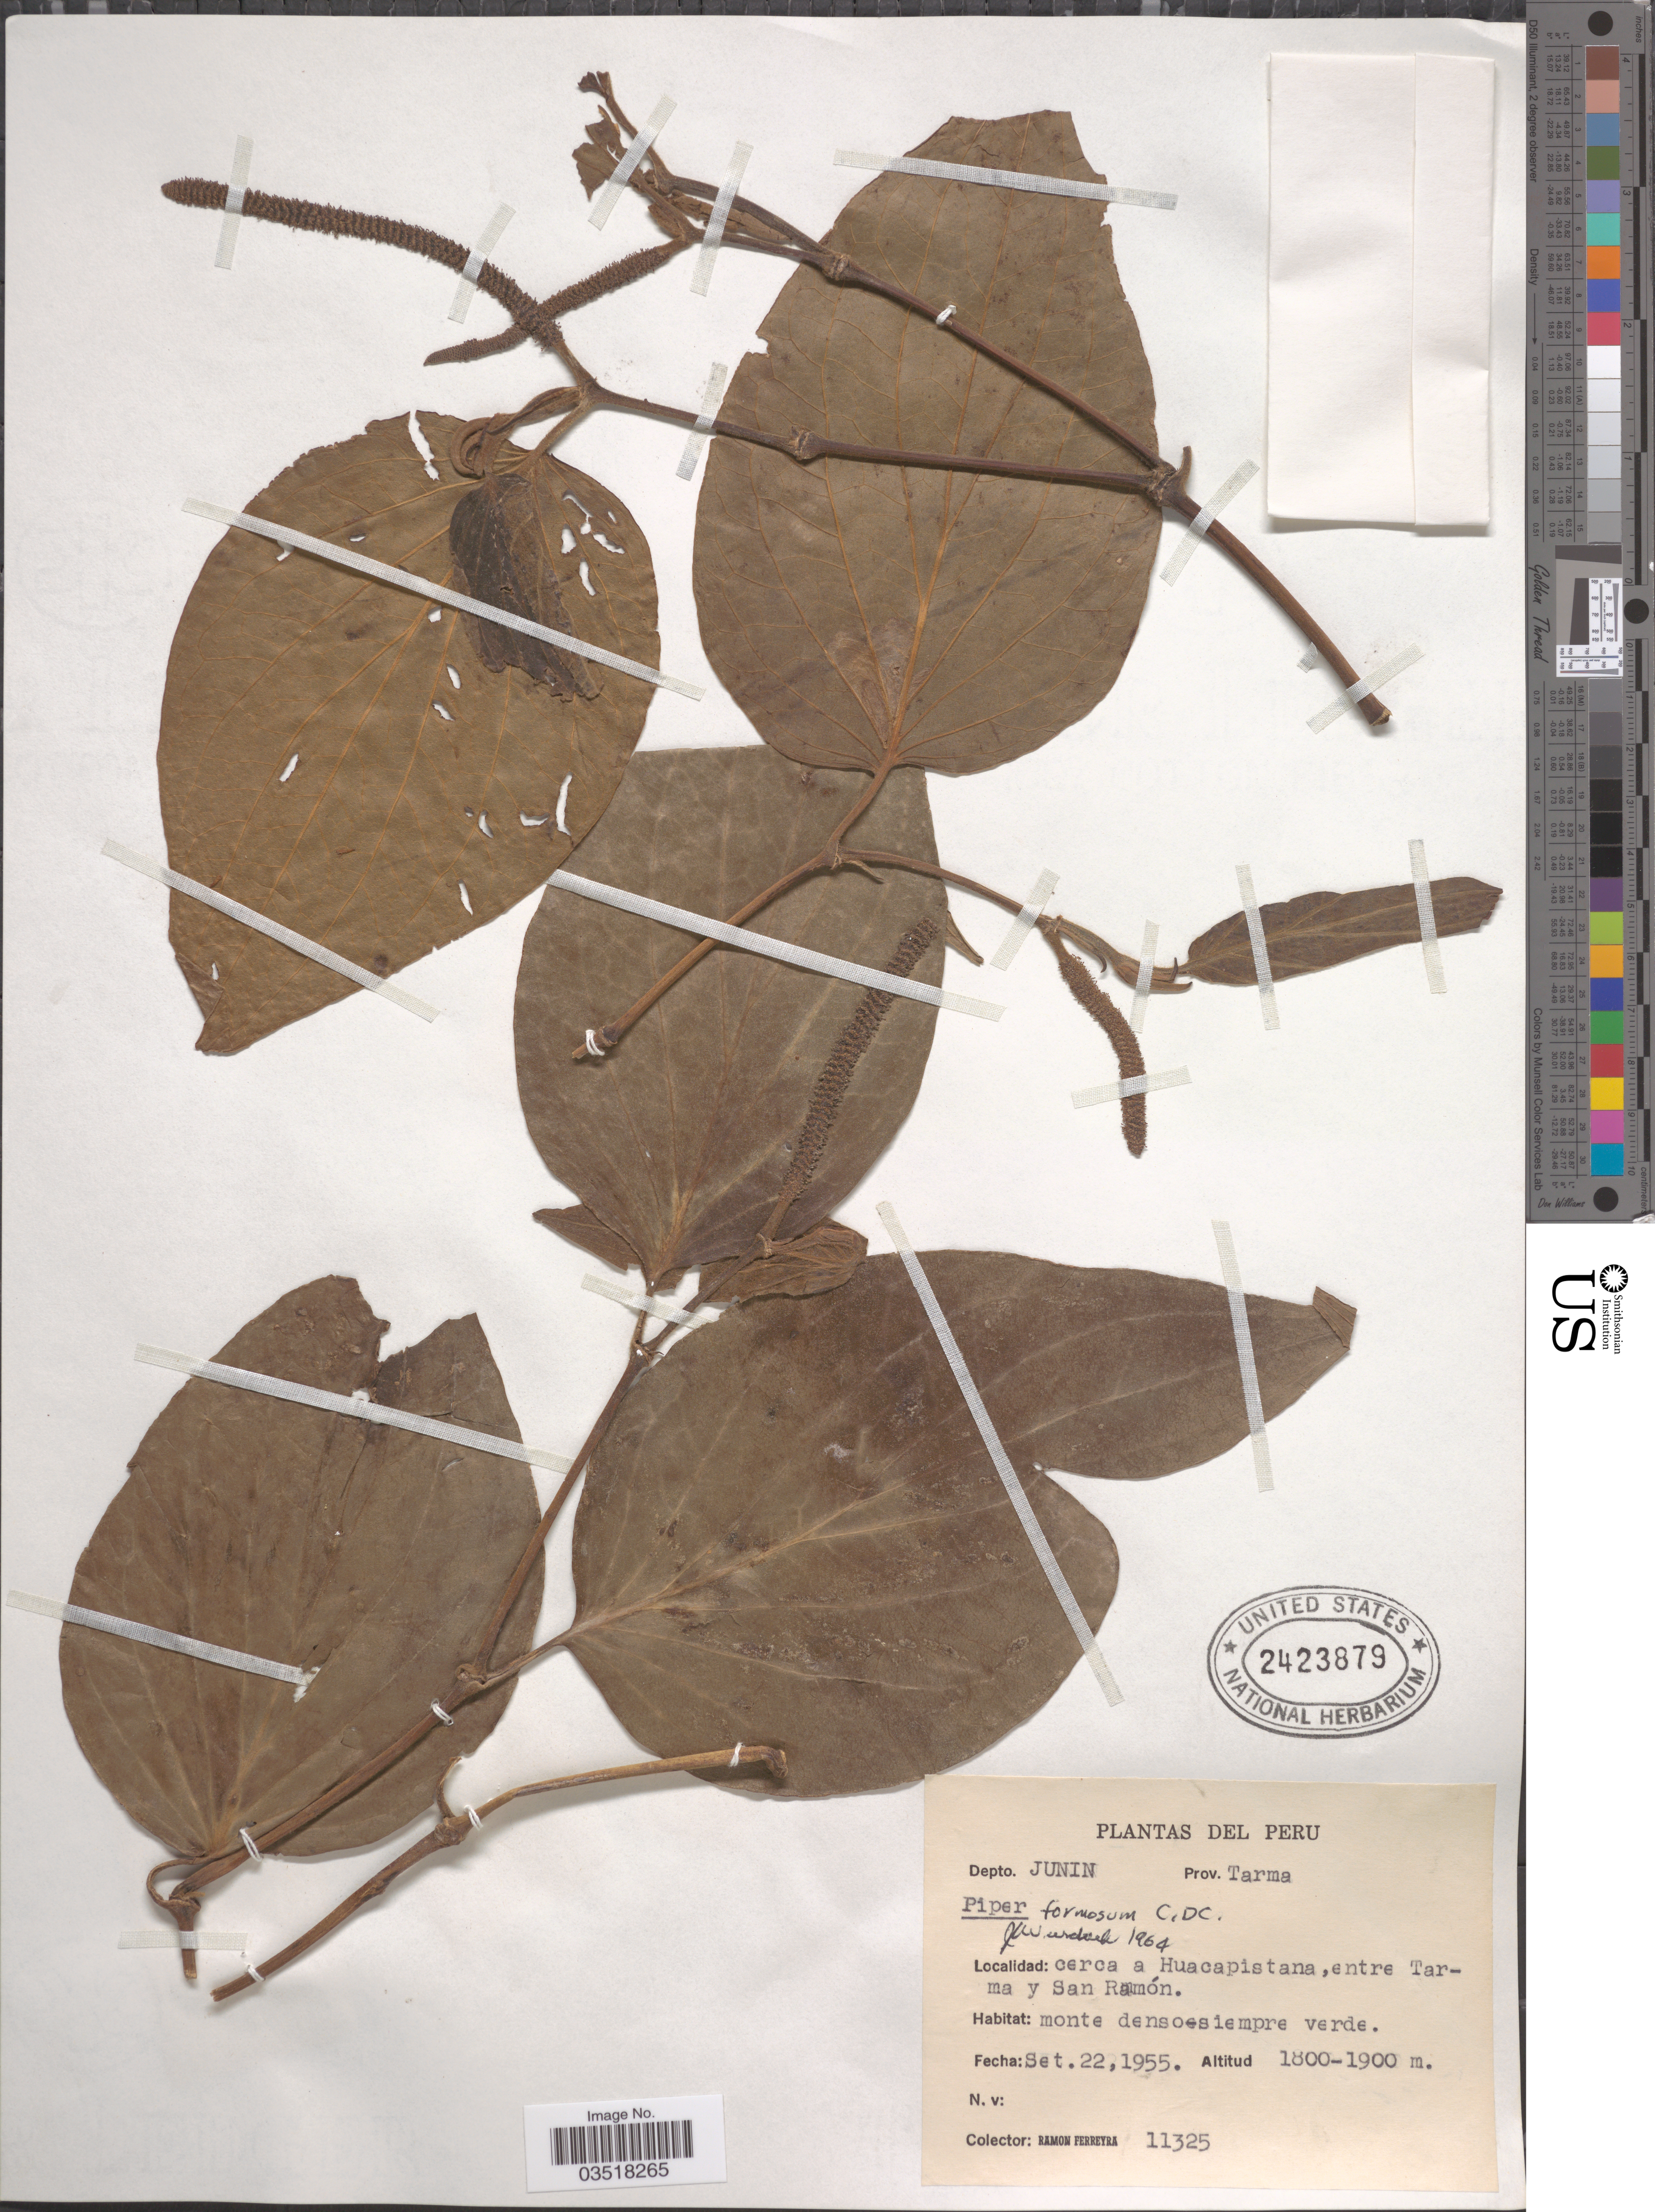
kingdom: Plantae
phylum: Tracheophyta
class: Magnoliopsida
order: Piperales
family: Piperaceae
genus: Piper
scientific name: Piper formosum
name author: C. DC.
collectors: R. A. Ferreyra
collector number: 11325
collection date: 1955-09-22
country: Peru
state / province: Junín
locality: Depto. Junin. Prov. Tarma. Cerca a Huacapistana, entre Tarma y San Ramón.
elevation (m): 1800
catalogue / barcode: US 2423879